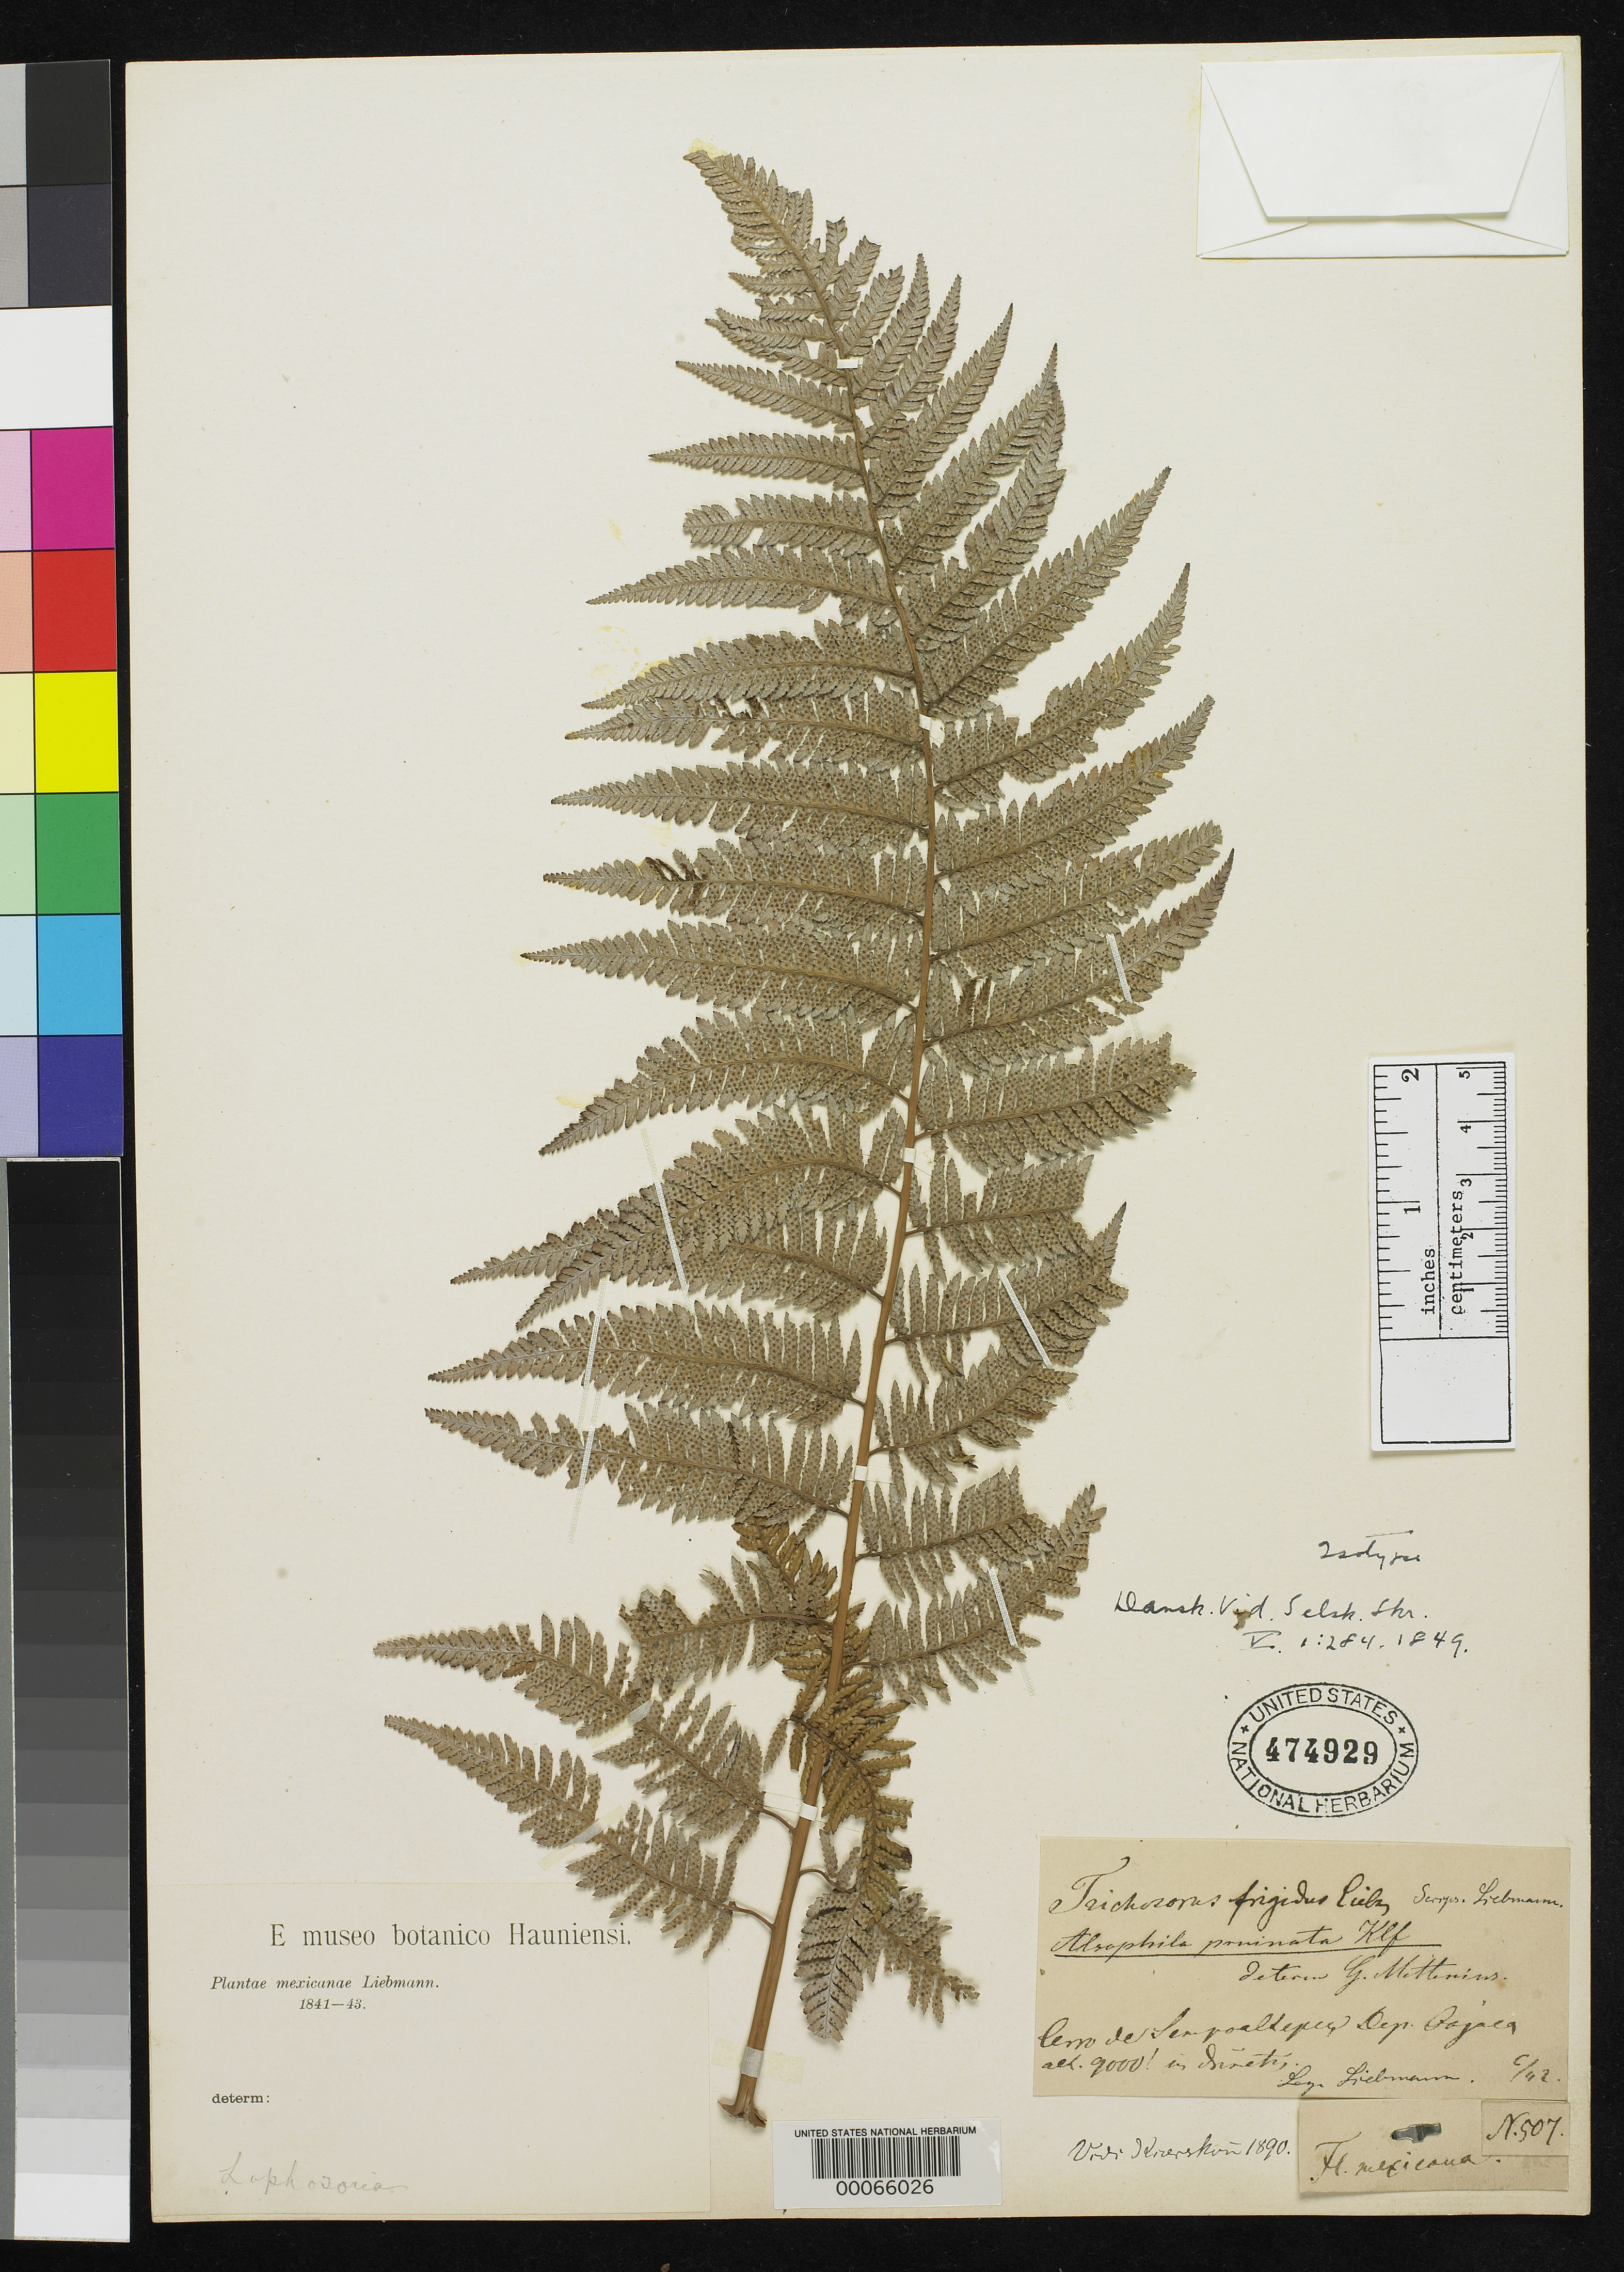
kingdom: Plantae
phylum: Tracheophyta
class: Polypodiopsida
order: Cyatheales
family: Dicksoniaceae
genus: Trichosorus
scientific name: Trichosorus frigidus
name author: Liebm.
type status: Type Collection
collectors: F. M. Liebmann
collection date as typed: Jun 1842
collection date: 1842-06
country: Mexico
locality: E of Monserrat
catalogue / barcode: US 474929